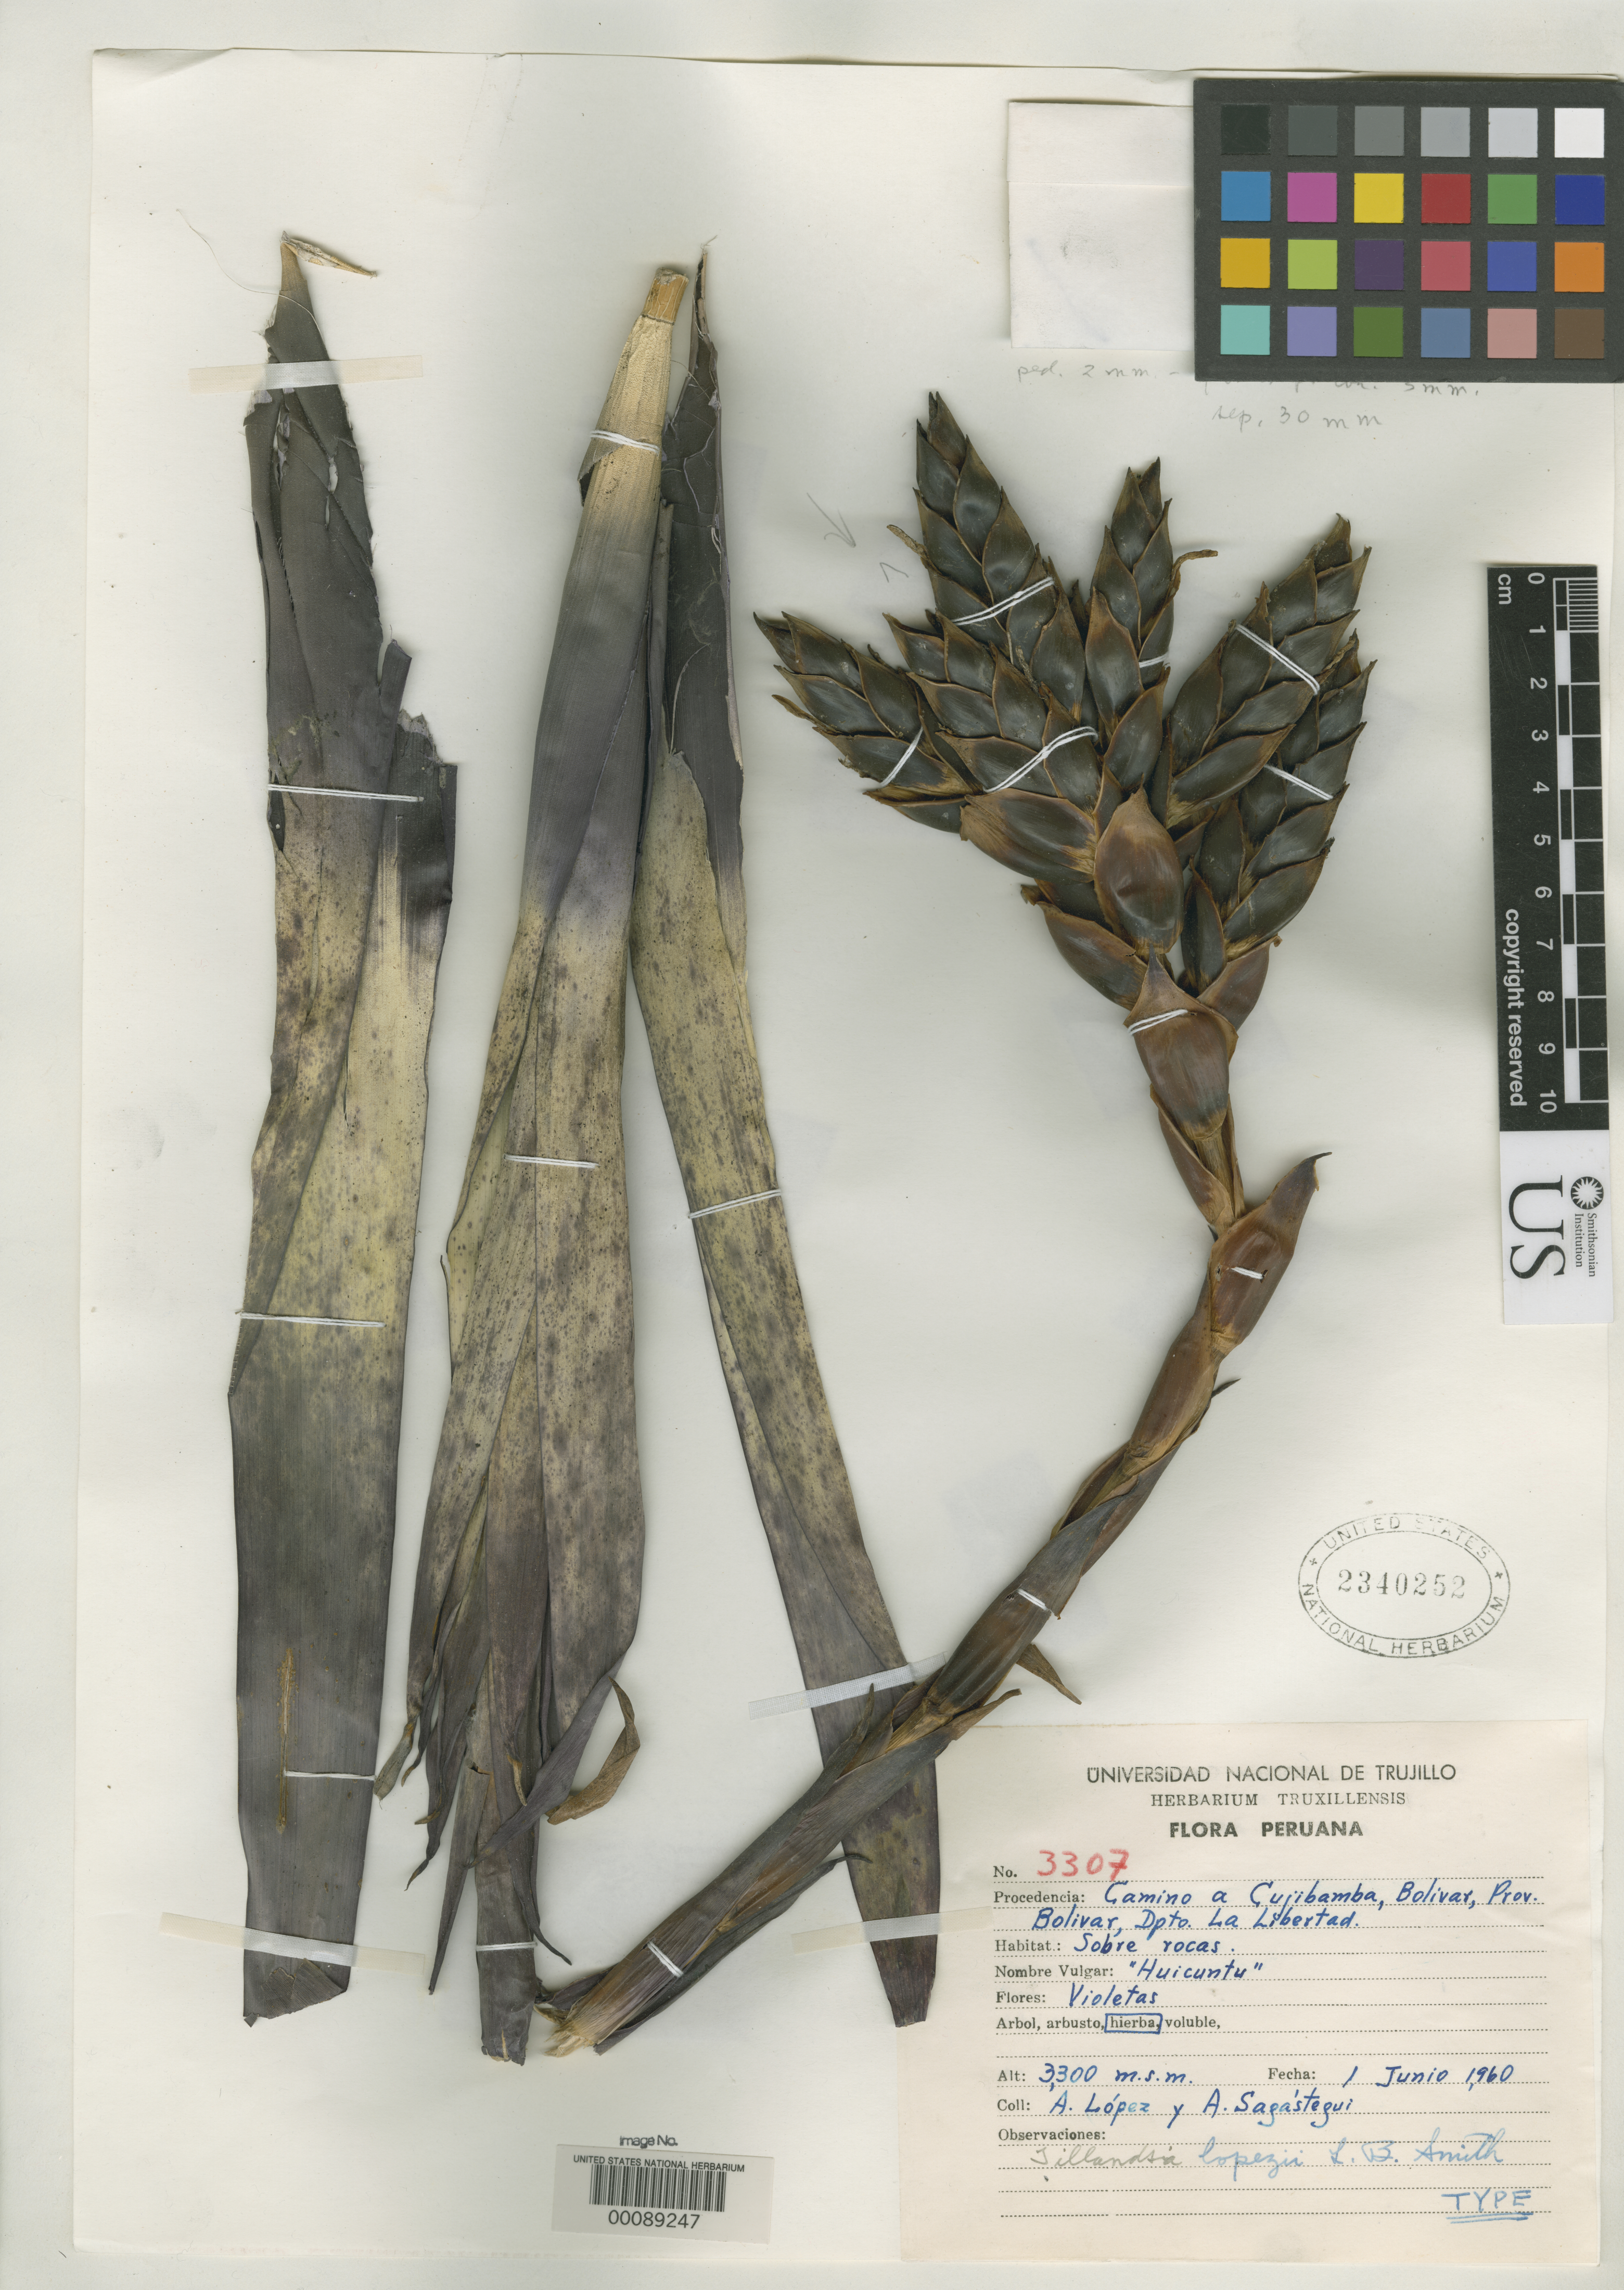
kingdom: Plantae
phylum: Tracheophyta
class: Liliopsida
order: Poales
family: Bromeliaceae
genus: Tillandsia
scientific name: Tillandsia lopezii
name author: L.B. Sm.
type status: Holotype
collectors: A. Lopez & A. Sagástegui A.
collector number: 3307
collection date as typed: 01 Jun 1960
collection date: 1960-06-01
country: Peru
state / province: La Libertad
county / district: Bolívar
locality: Camino a Cujibamba.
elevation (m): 3300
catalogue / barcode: US 2340252